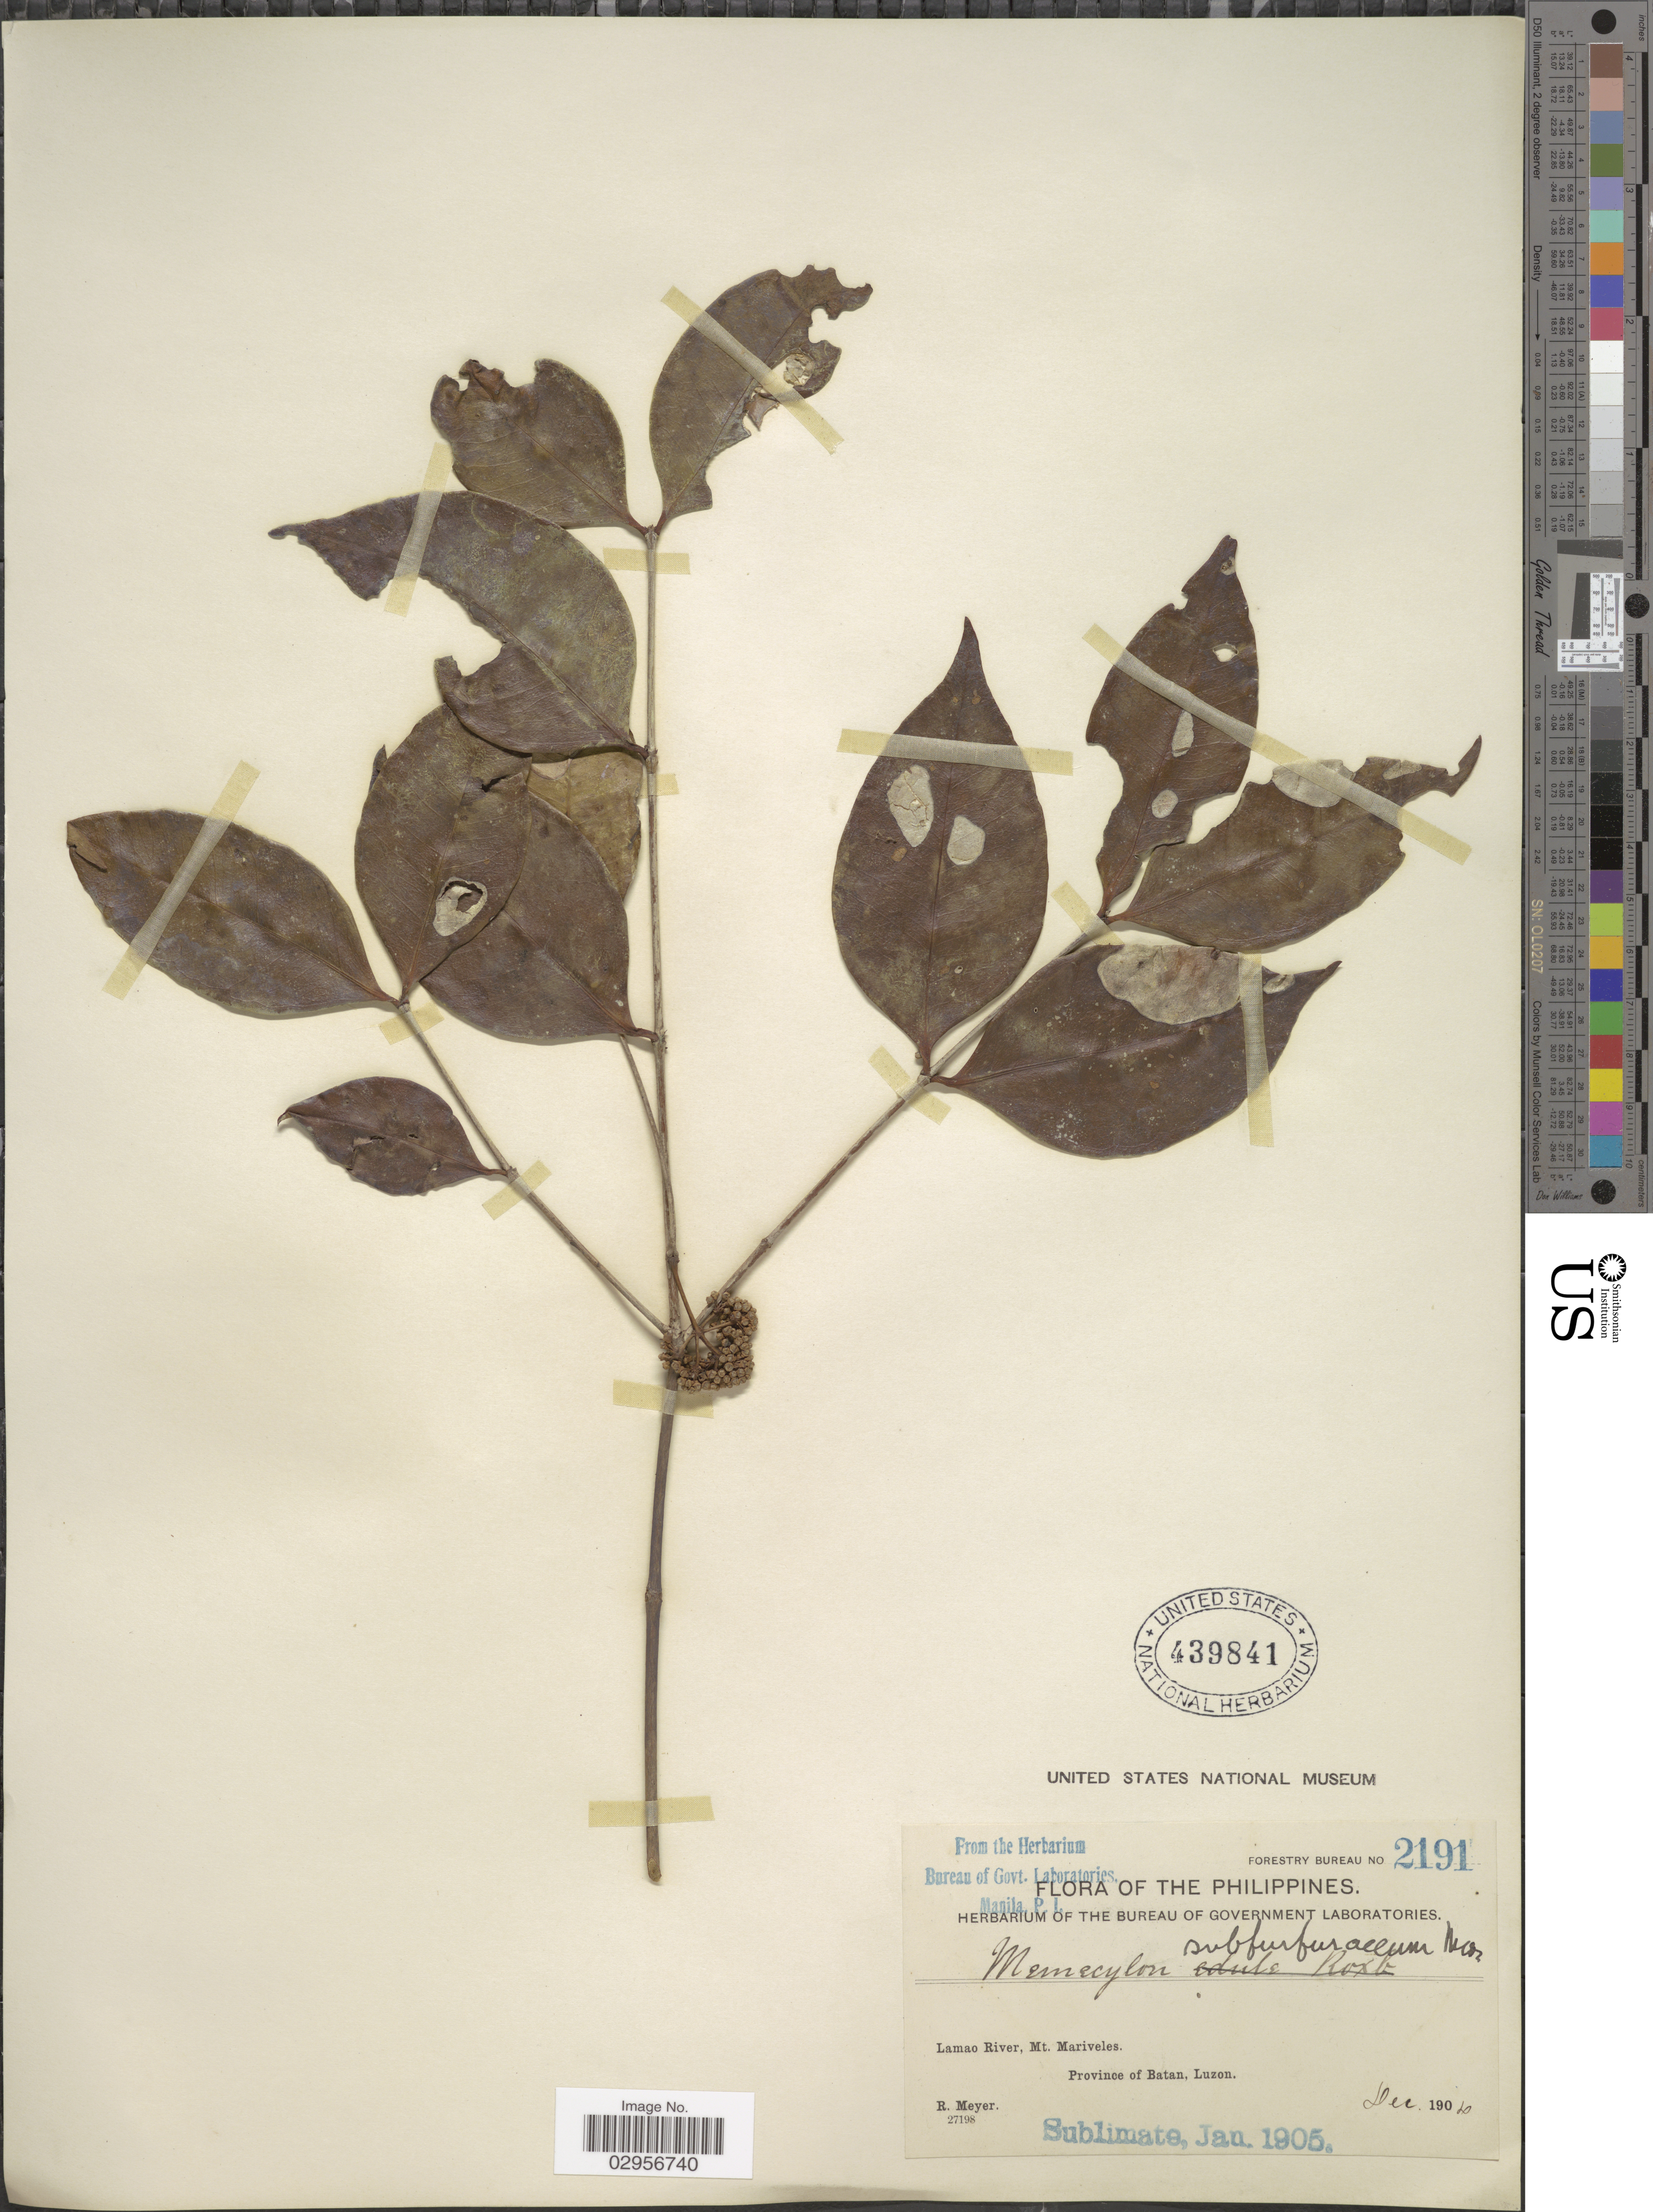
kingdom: Plantae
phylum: Tracheophyta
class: Magnoliopsida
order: Myrtales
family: Melastomataceae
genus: Memecylon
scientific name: Memecylon subfurfuraceum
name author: Merr.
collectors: R. Meyer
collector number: Forestry Bureau 2191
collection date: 1904-12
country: Philippines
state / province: Central Luzon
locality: Lamao River, Mt. Mariveles, Province of Batan, Luzon.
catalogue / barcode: US 439841